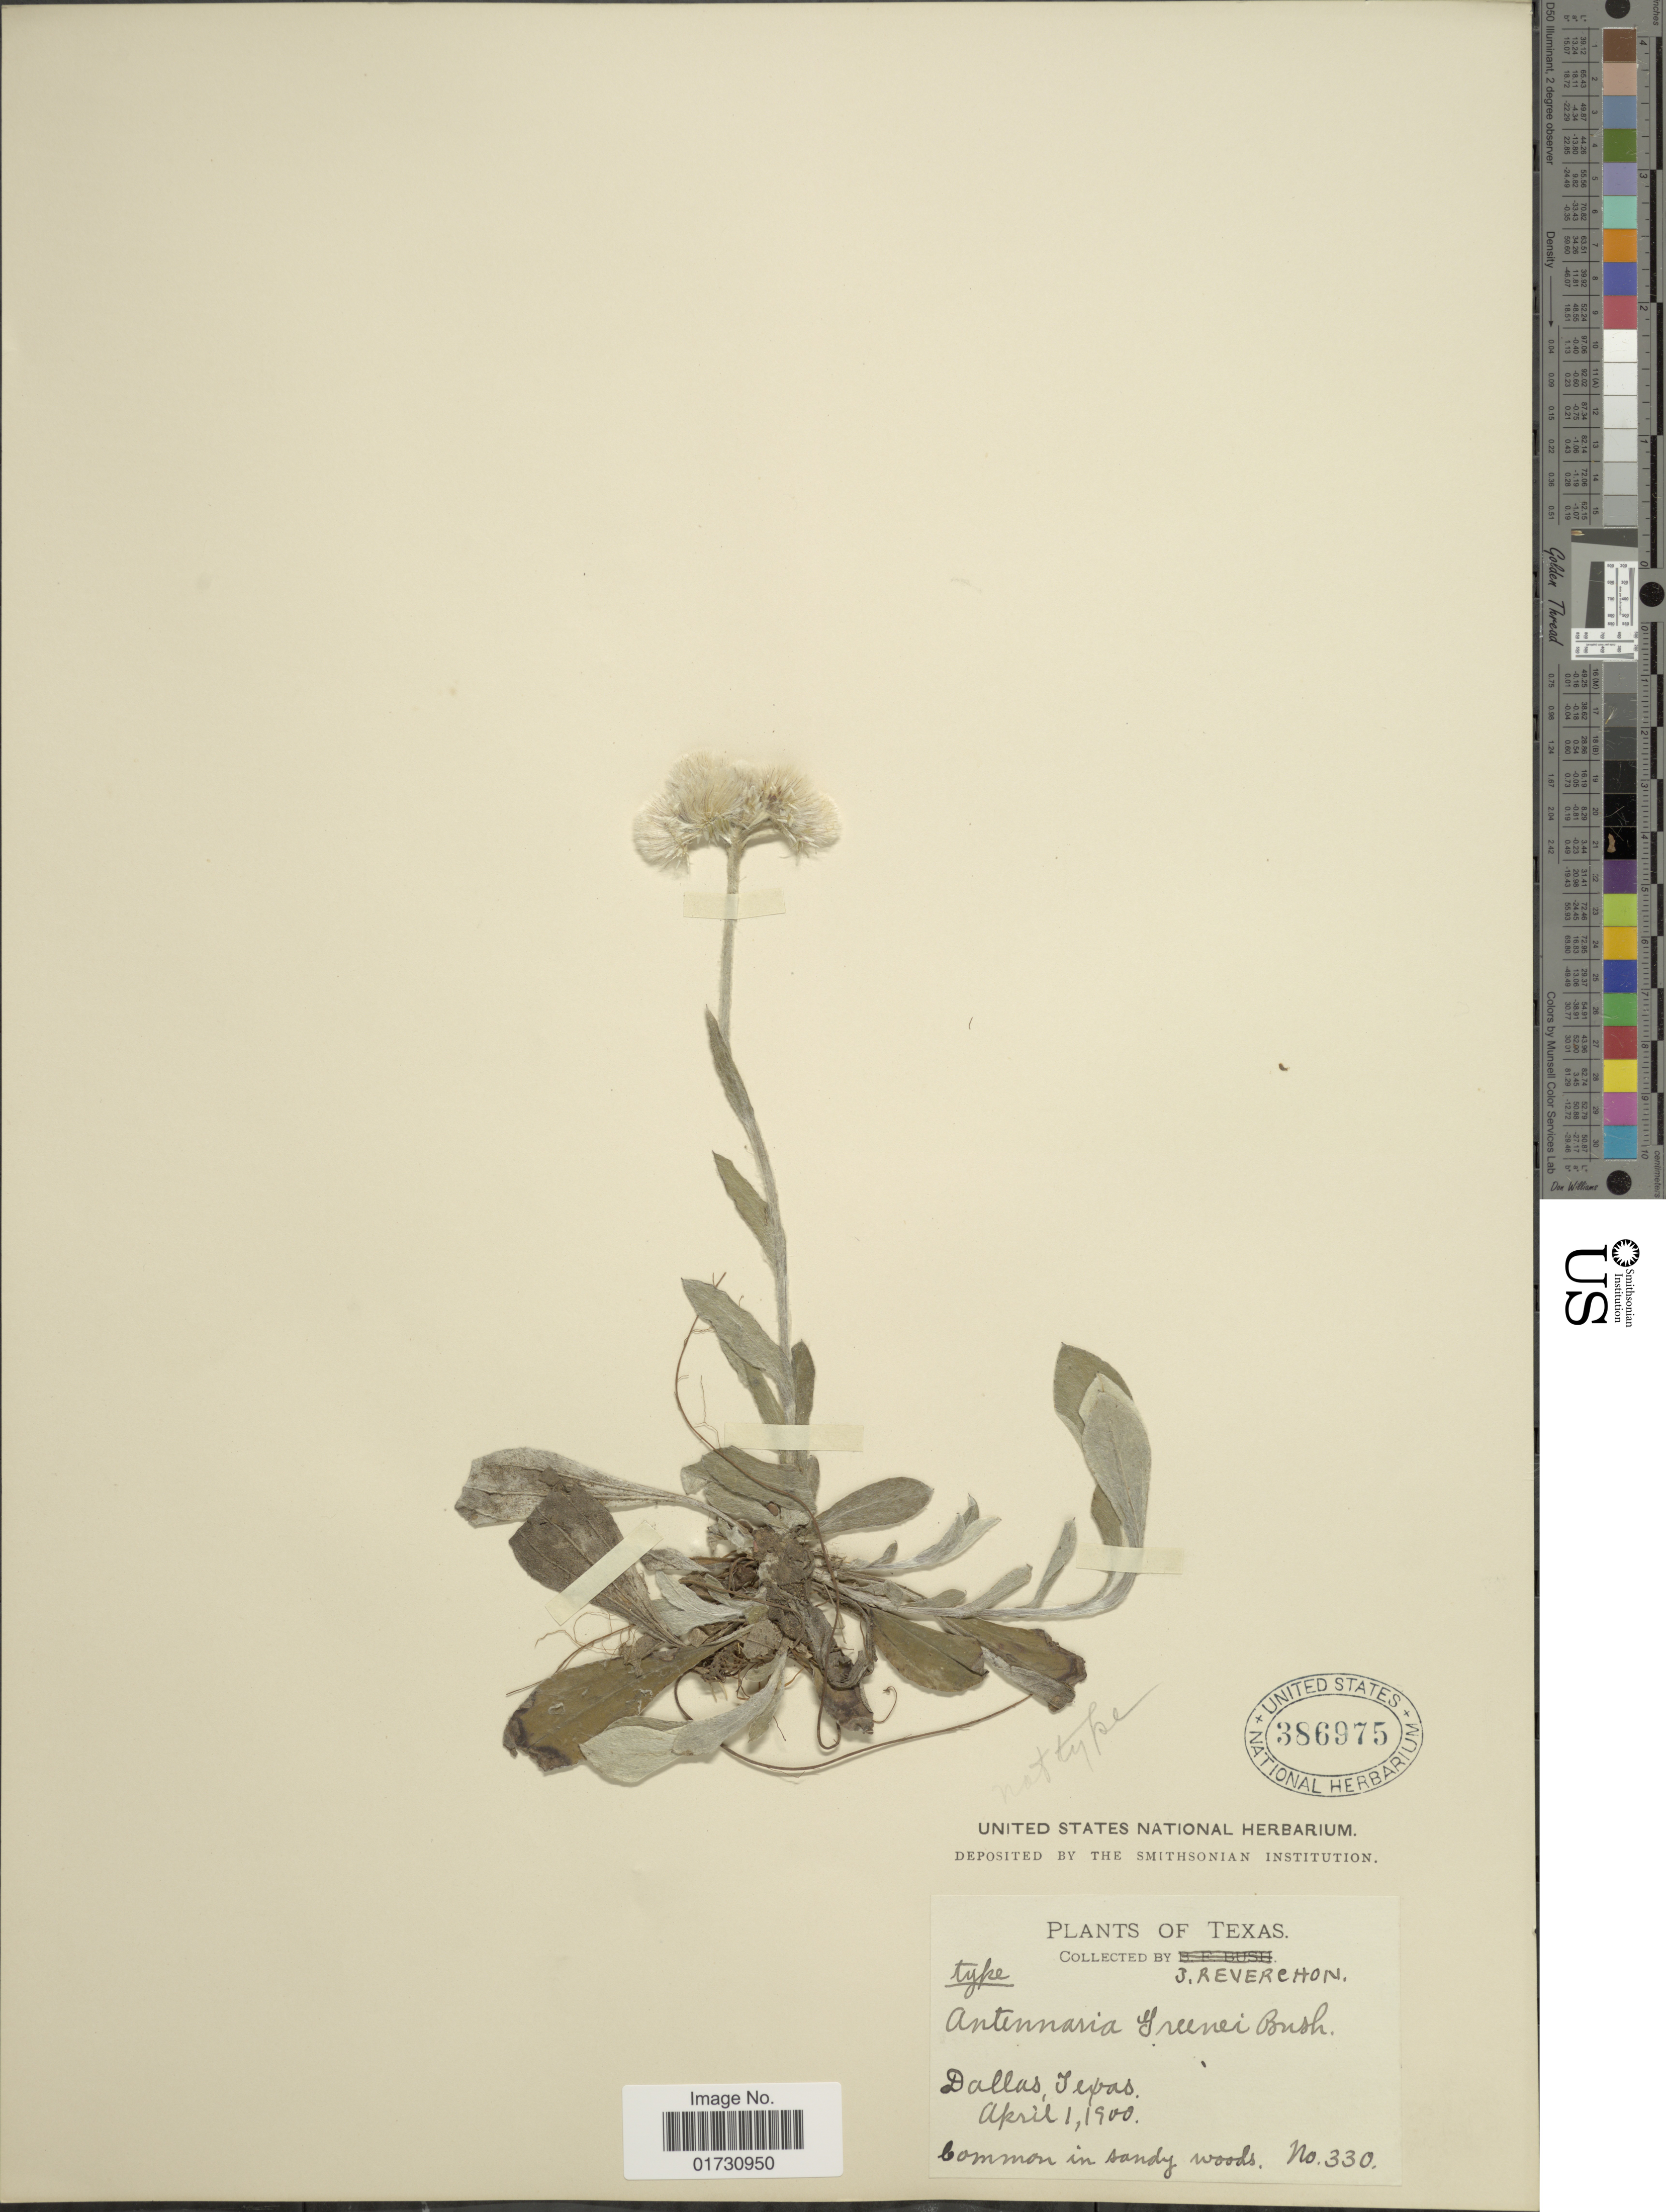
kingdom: Plantae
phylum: Tracheophyta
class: Magnoliopsida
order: Asterales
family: Asteraceae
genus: Antennaria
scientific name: Antennaria greenei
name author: Bush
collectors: J. Reverchon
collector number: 330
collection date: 1900-04-01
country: United States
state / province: Texas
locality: Dallas, Texas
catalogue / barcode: US 386975